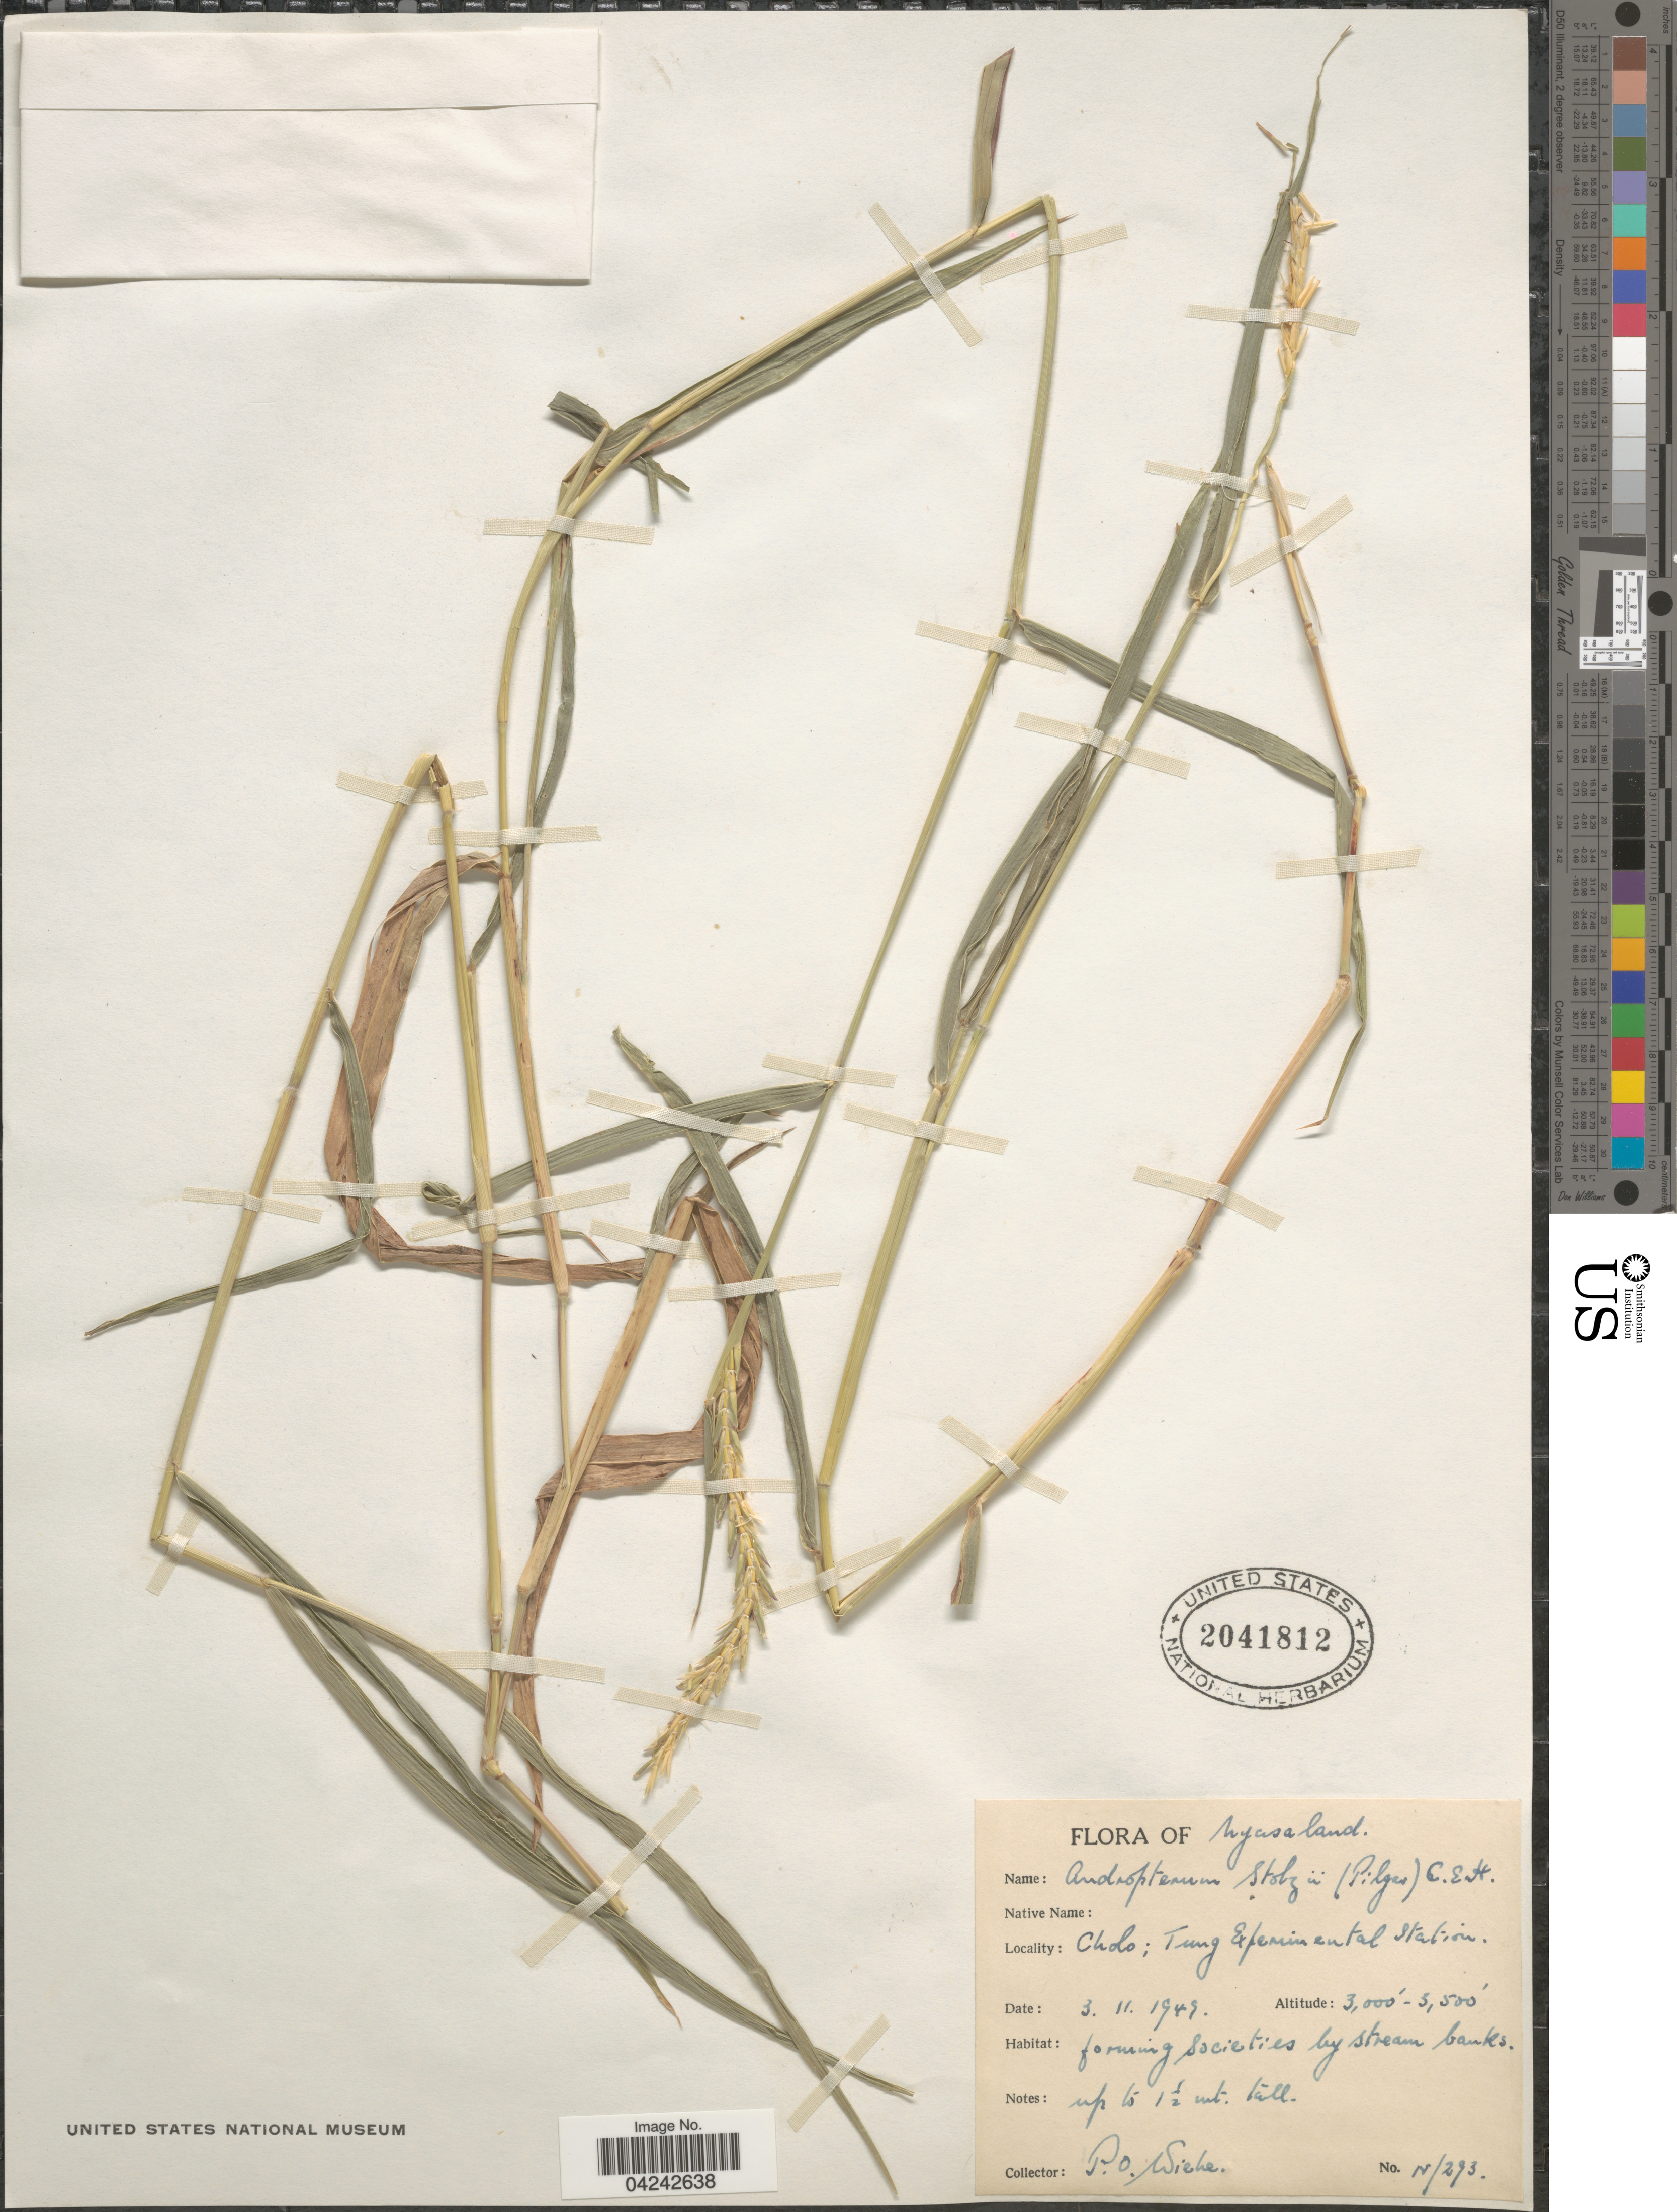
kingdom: Plantae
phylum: Tracheophyta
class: Liliopsida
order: Poales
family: Poaceae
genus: Andropterum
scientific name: Andropterum stolzii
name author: (Pilg.) C.E. Hubb.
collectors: P. Wiehe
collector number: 293*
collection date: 1949-11-03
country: Malawi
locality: Nyasaland. Cholo; Tung Experimental Station.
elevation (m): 914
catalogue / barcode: US 2041812